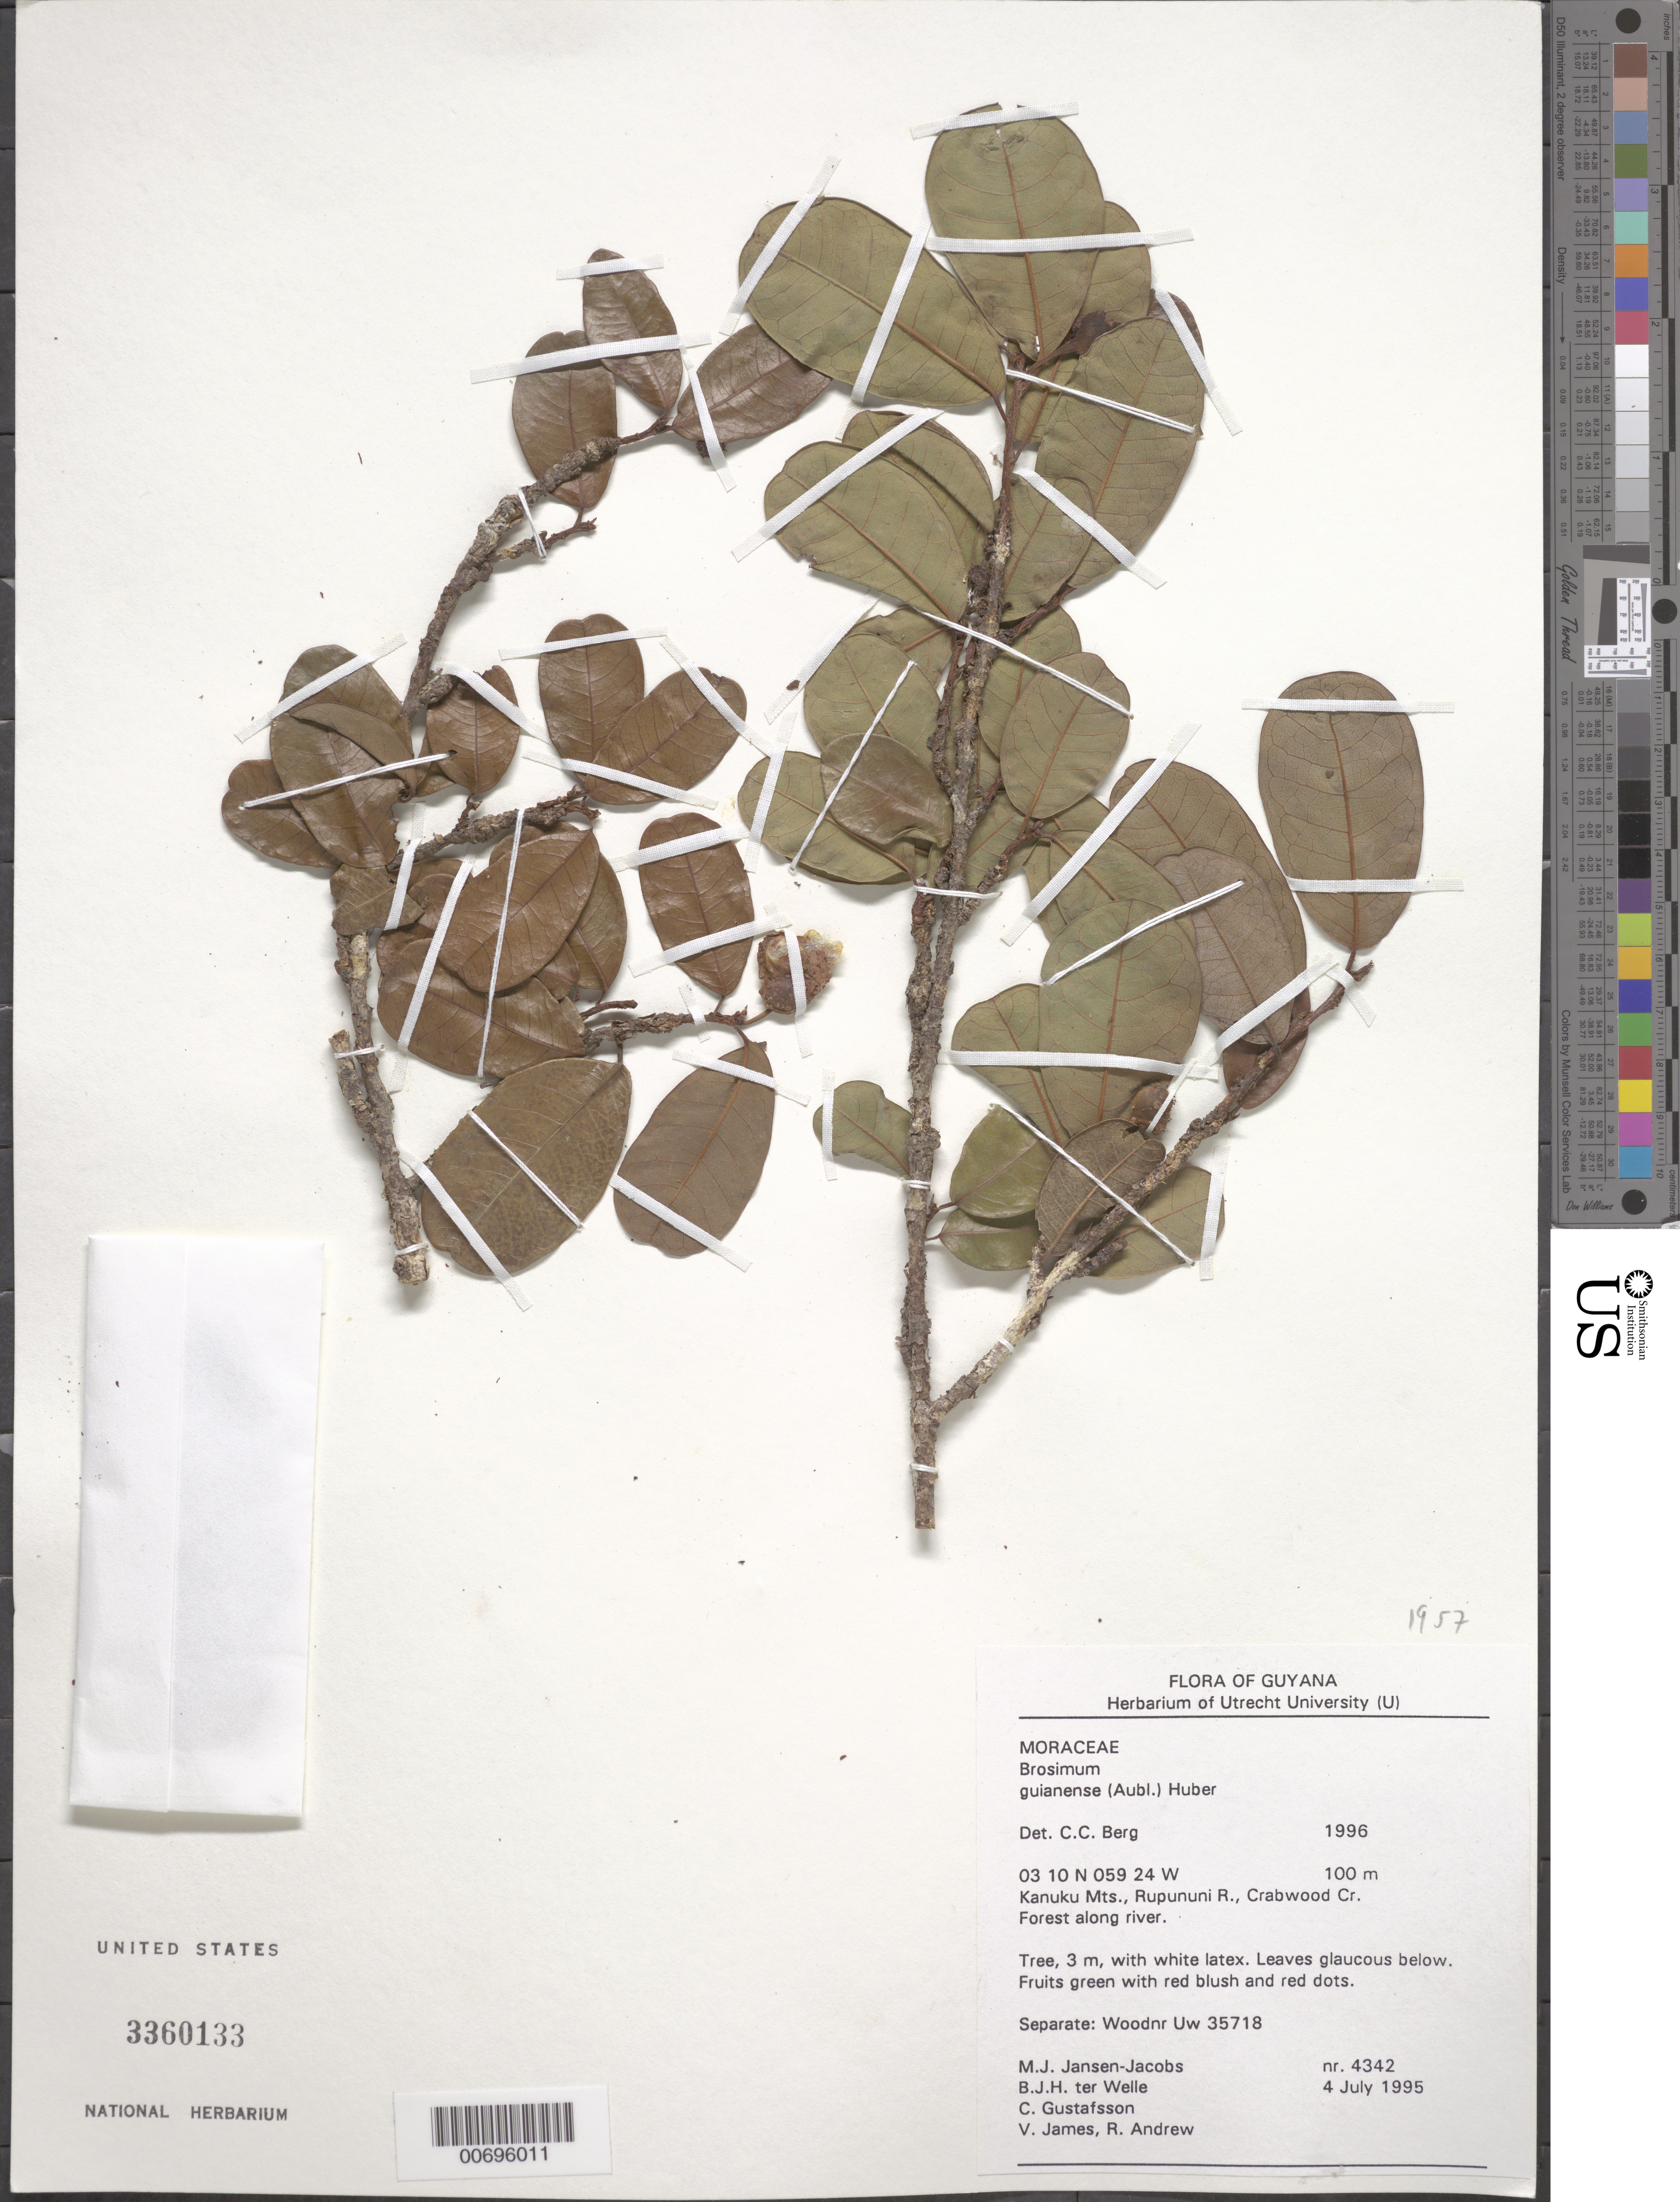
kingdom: Plantae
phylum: Tracheophyta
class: Magnoliopsida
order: Rosales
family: Moraceae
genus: Brosimum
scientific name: Brosimum guianense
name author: (Aubl.) Huber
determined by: Berg, C. C.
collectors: M. J. Jansen-Jacobs, B. Welle, C. G. Gustafsson, V. James & R. Andrew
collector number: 4342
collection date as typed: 4-Jul-95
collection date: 1995-07-04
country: Guyana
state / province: U. Takutu-U. Essequibo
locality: Crabwood Creek, Rupununi River, Kanuku Mts.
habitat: Forest along river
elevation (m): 100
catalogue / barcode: US 3360133